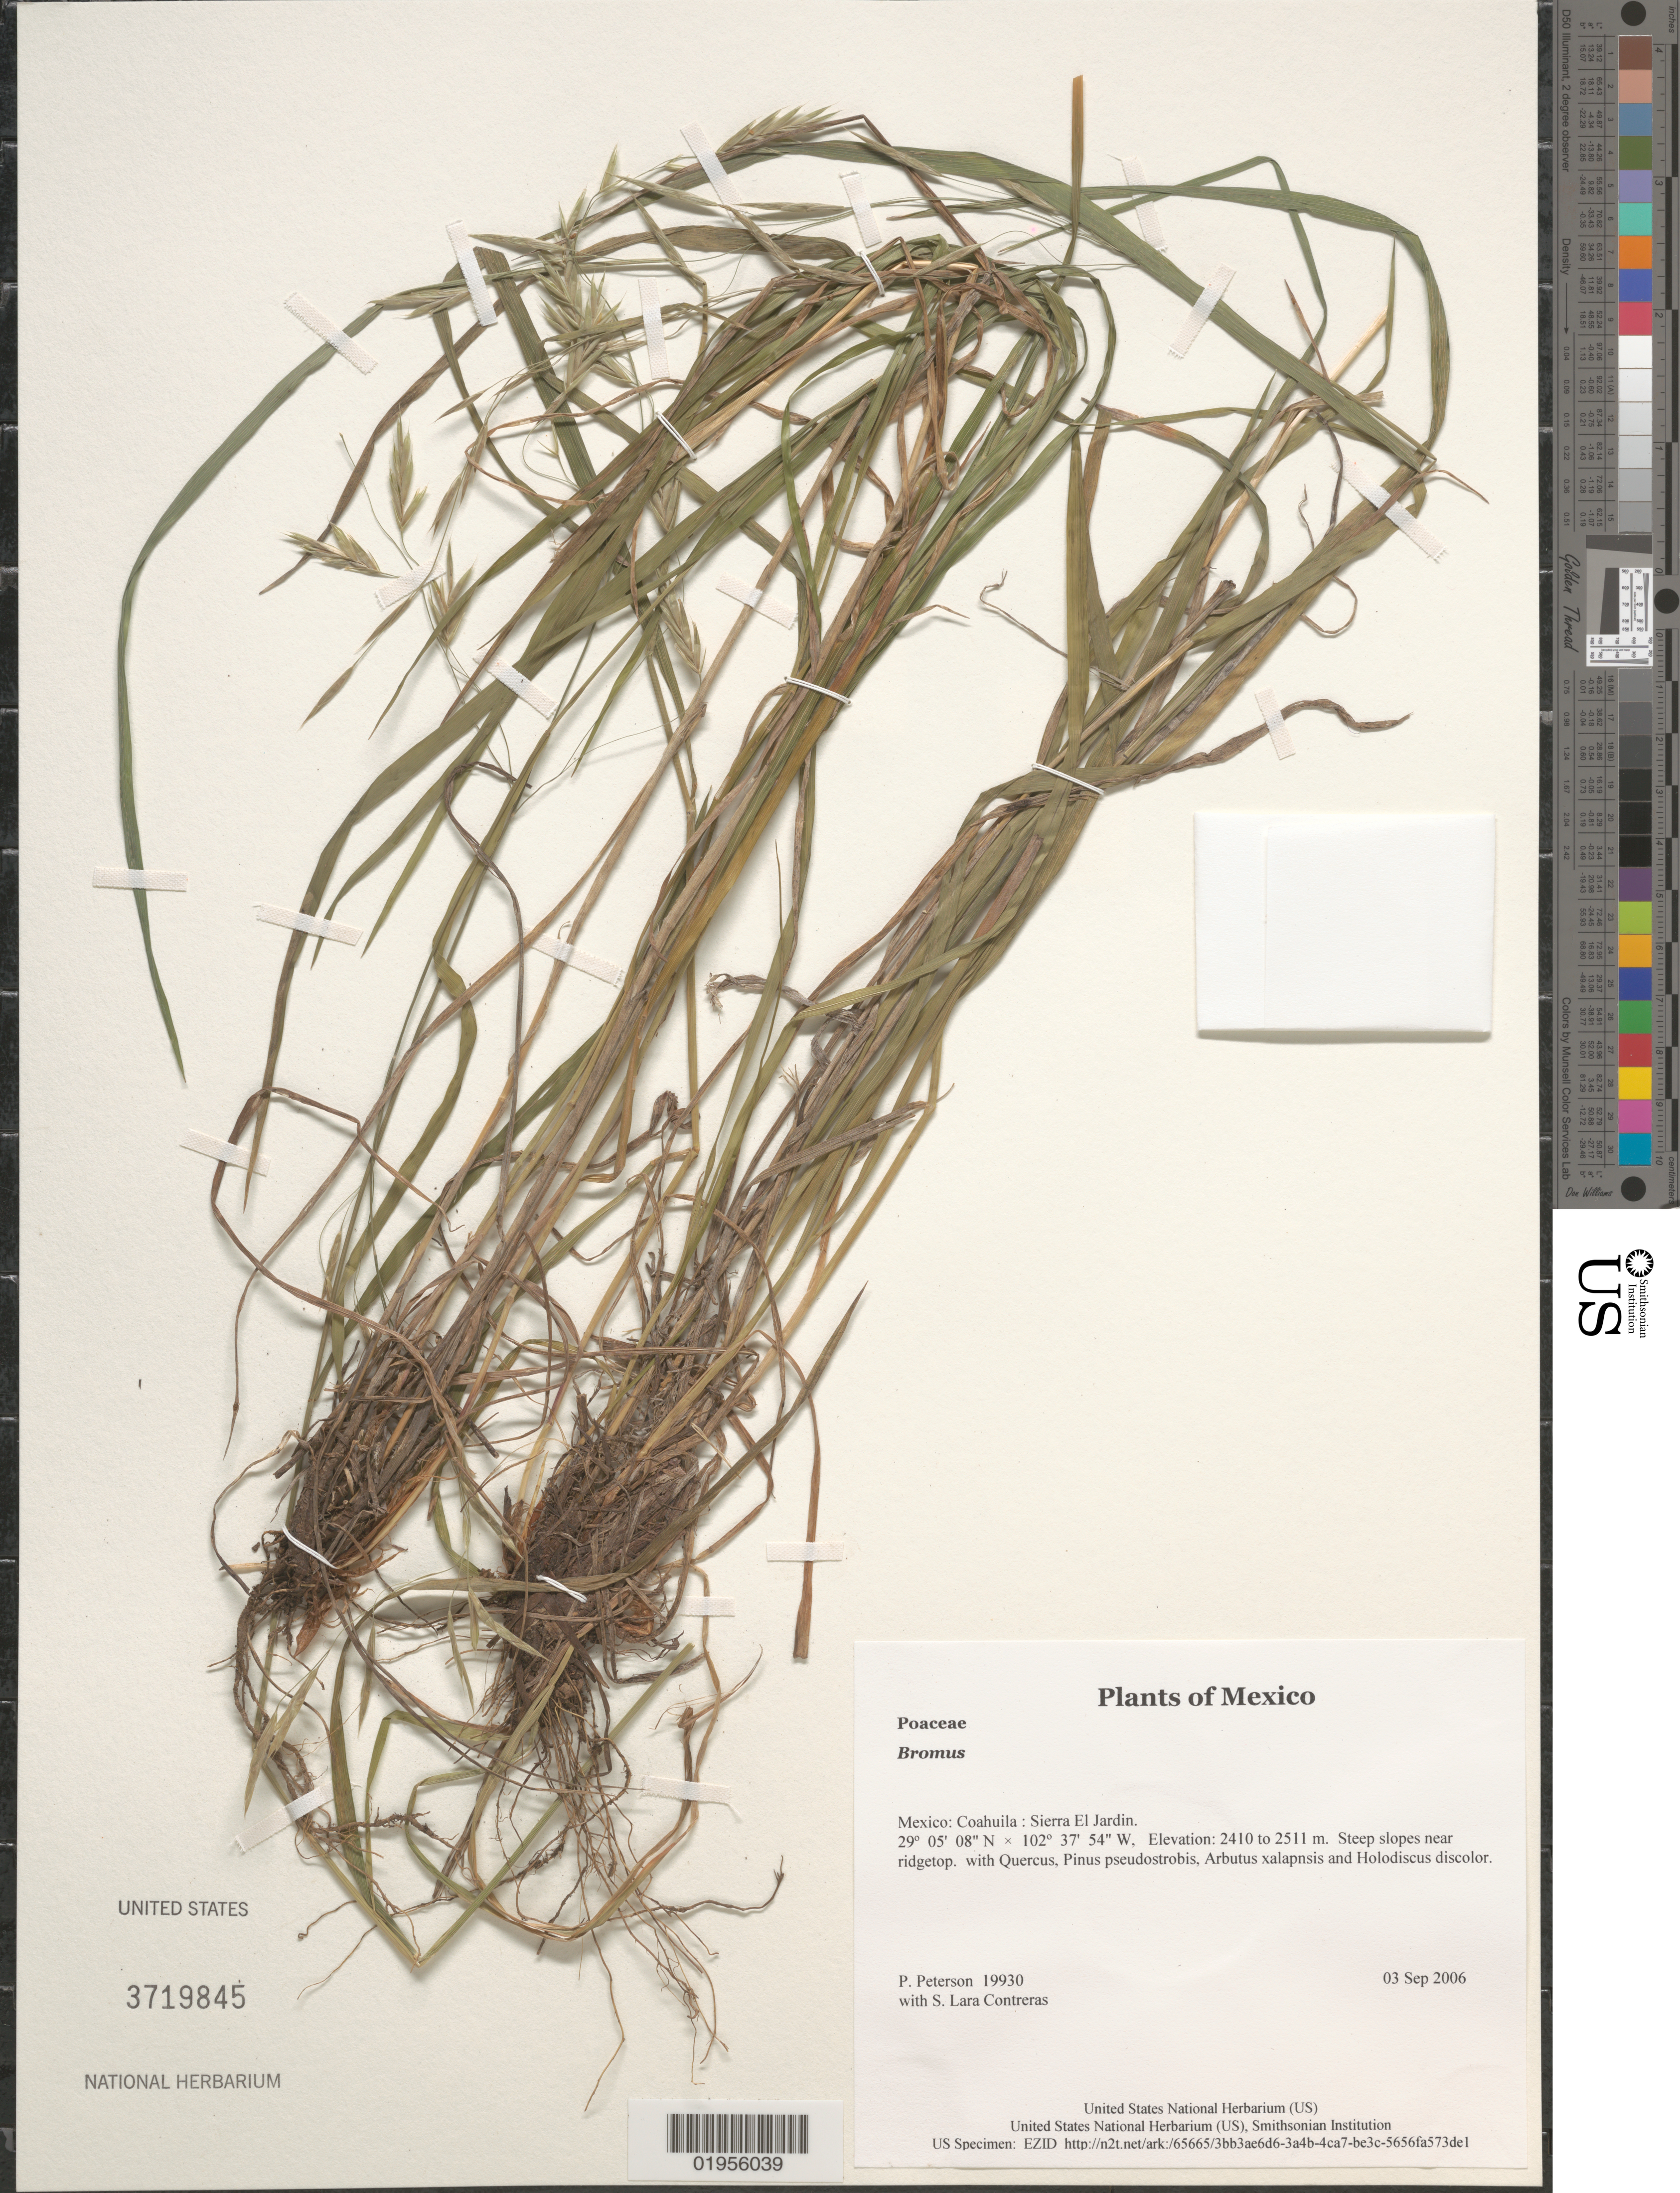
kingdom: Plantae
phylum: Tracheophyta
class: Liliopsida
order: Poales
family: Poaceae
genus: Bromus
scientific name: Bromus sp.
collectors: P. M. Peterson & S. Lara Contreras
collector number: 19930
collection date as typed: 03 Sep 2006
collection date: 2006-09-03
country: Mexico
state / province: Coahuila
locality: Sierra El Jardin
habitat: Steep slopes near ridgetop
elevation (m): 2410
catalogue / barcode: US 3719845